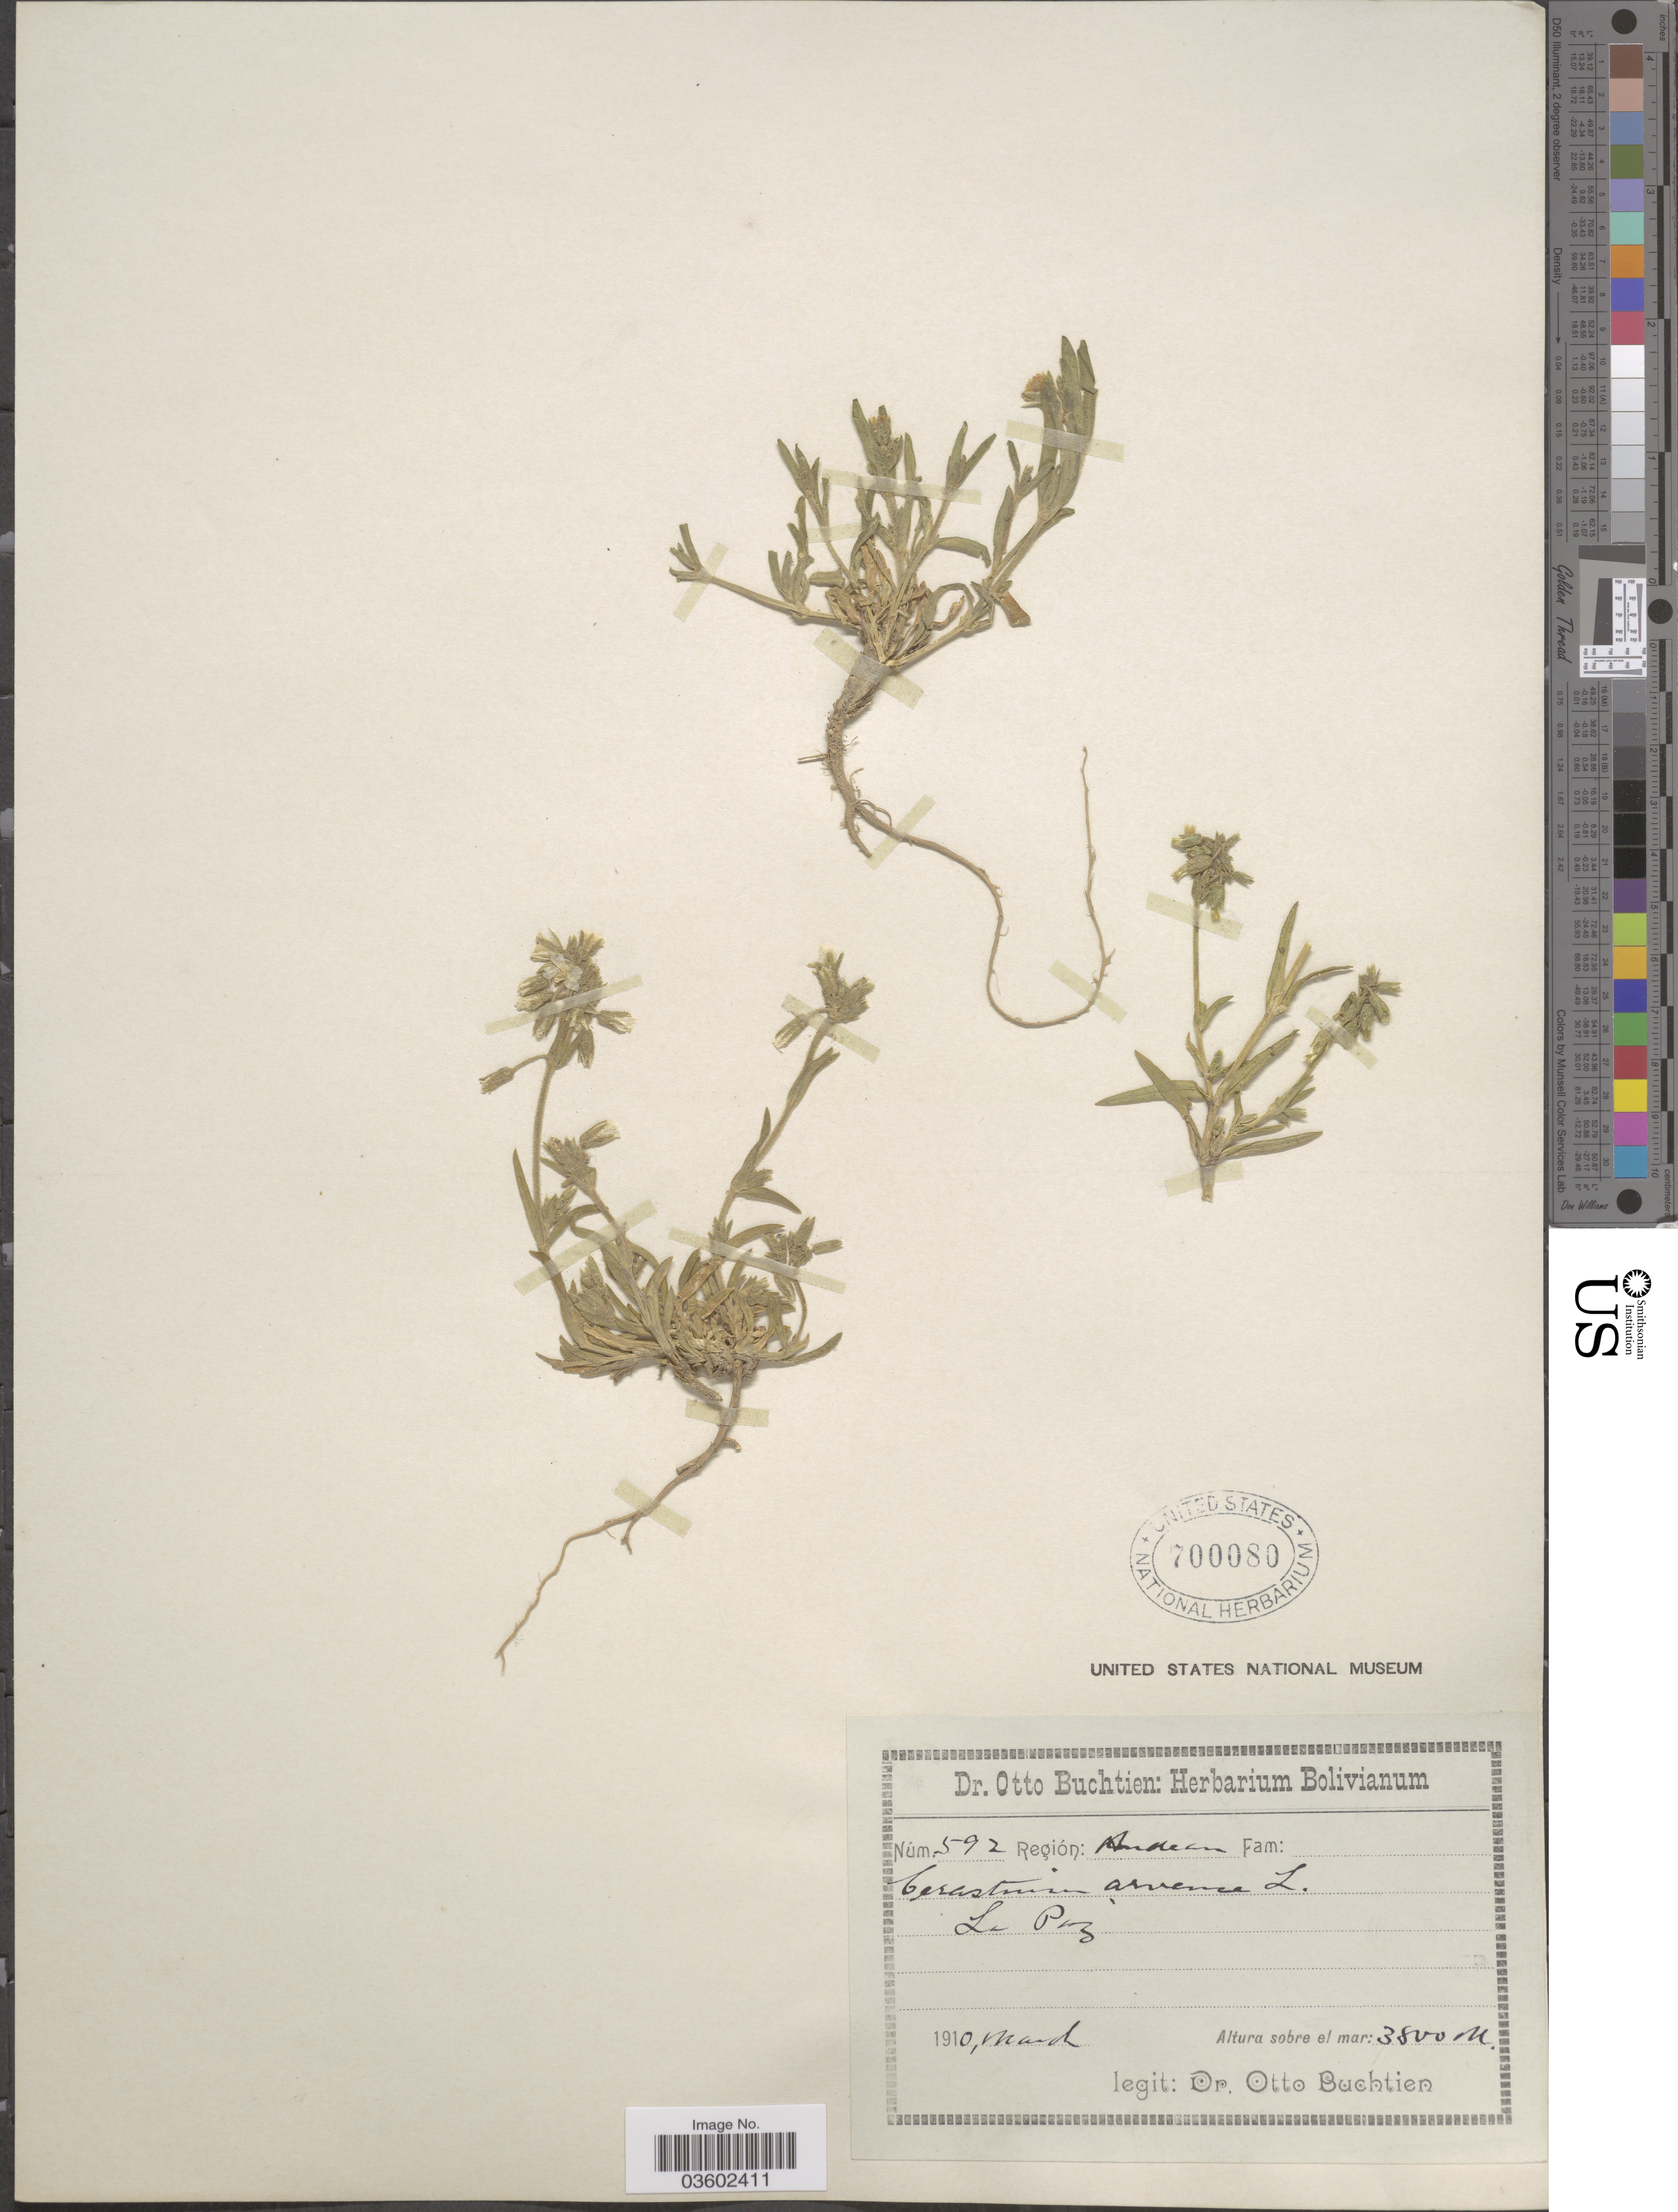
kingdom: Plantae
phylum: Tracheophyta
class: Magnoliopsida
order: Caryophyllales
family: Caryophyllaceae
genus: Cerastium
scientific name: Cerastium arvense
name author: L.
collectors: O. Buchtien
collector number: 592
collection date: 1910-03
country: Bolivia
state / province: La Paz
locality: Región Andean.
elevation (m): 3800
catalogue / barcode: US 700080